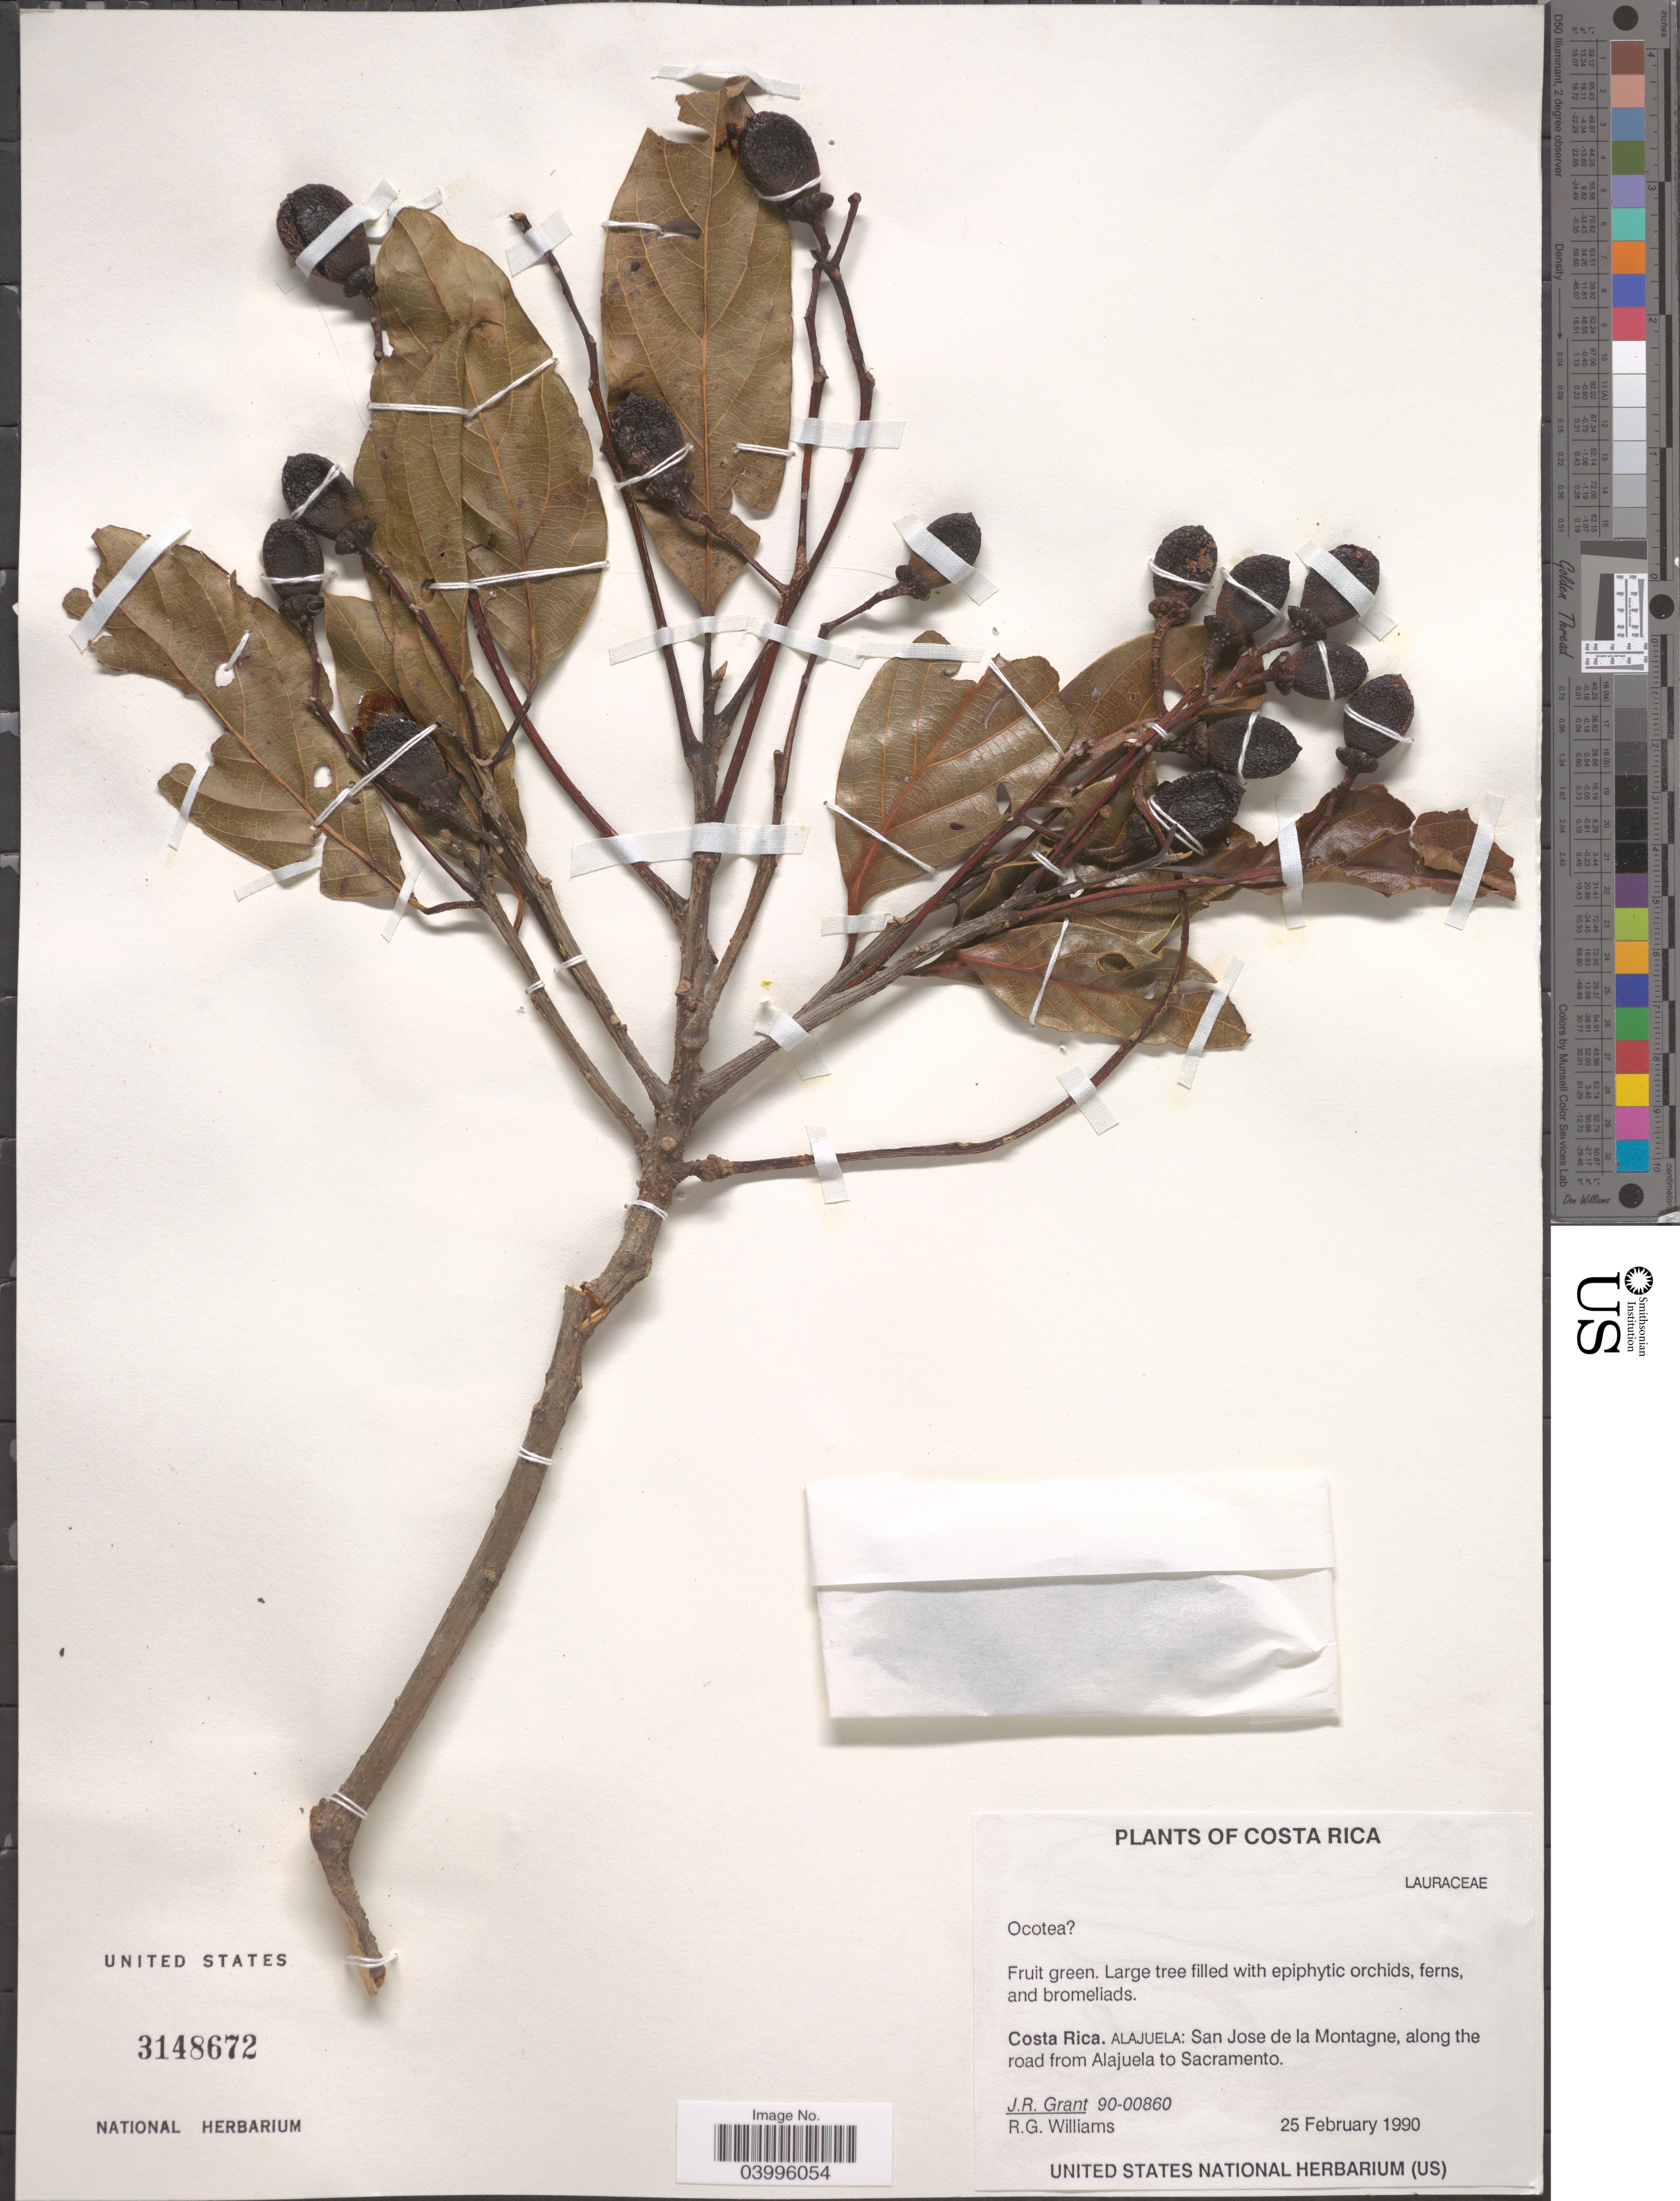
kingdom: Plantae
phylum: Tracheophyta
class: Magnoliopsida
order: Laurales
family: Lauraceae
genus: Ocotea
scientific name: Ocotea sp.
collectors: J. Grant & R. G. Williams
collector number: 90-00860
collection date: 1990-02-25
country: Costa Rica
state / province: Alajuela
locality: San Jose de la Montagne, along the road from Alajuela to Sacramento.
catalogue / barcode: US 3148672